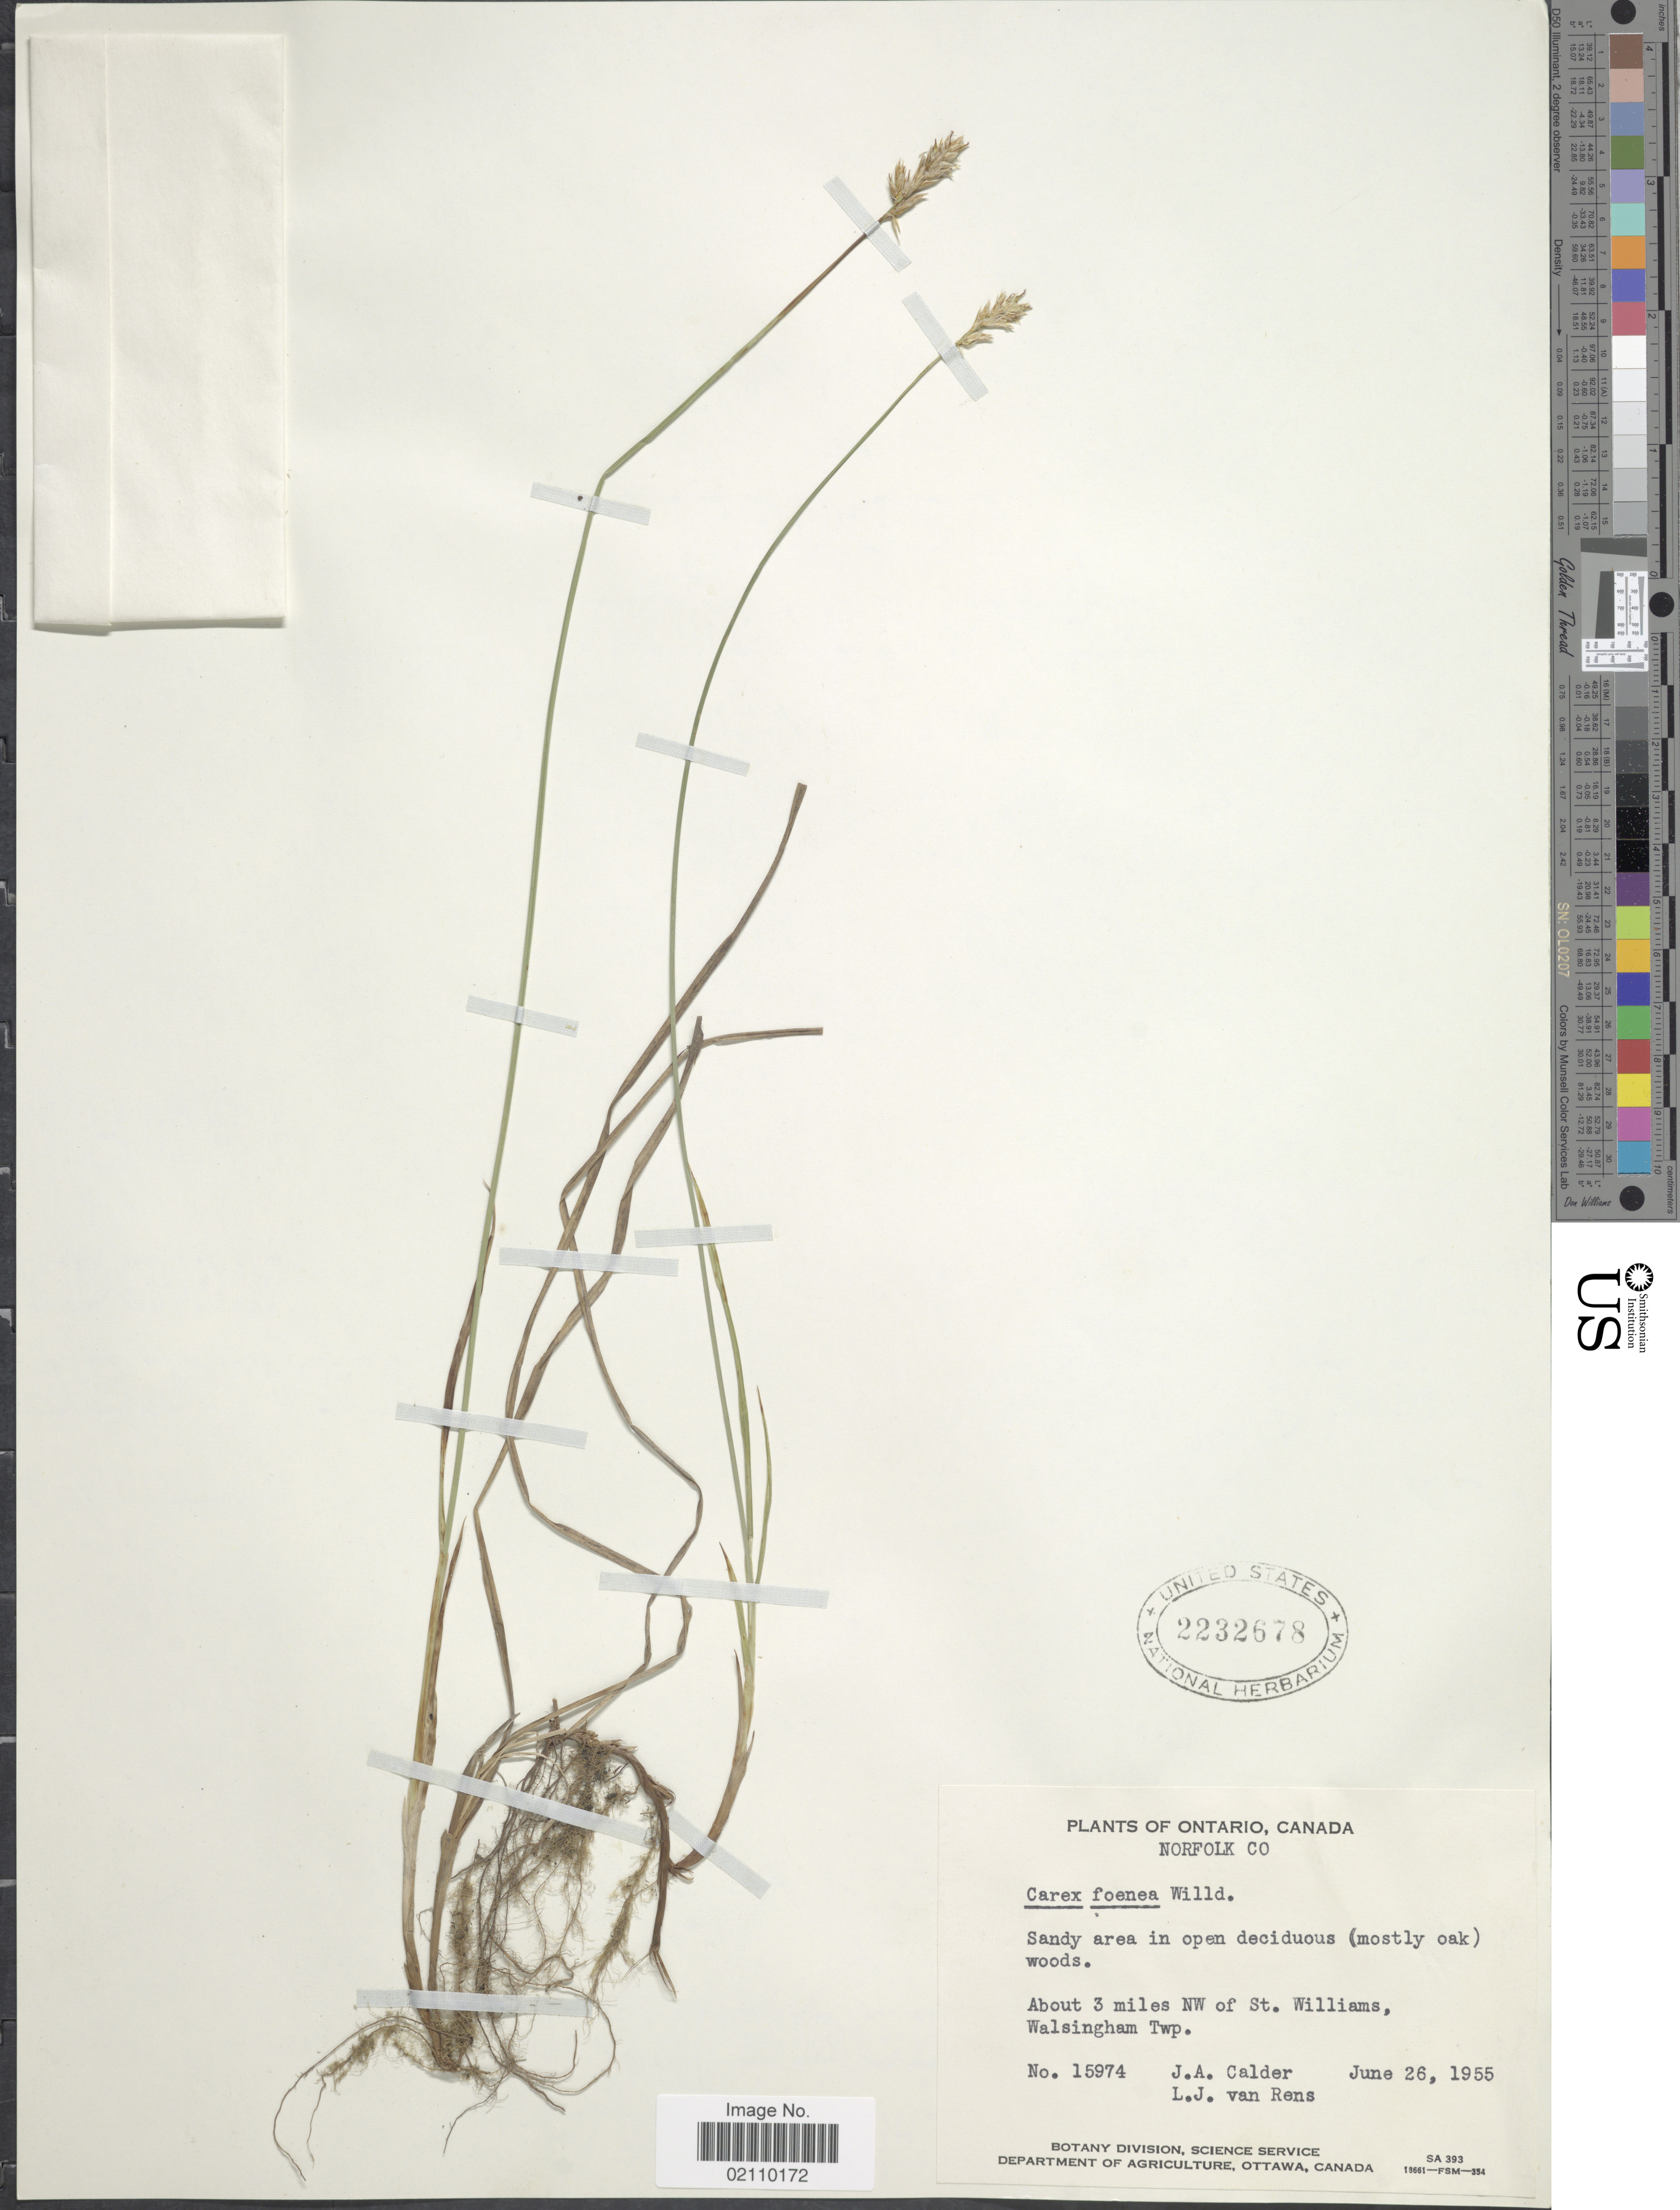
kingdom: Plantae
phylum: Tracheophyta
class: Liliopsida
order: Poales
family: Cyperaceae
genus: Carex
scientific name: Carex foenea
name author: Willd.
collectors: J. A. Calder & L. Van Rens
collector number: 15974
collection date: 1955-06-26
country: Canada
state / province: Ontario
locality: Norfolk Co., sandy areas inopen deciduous (mostly oak) woods, about 3 miles NW of St. Williams, Walsingham Twp.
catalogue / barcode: US 2232678